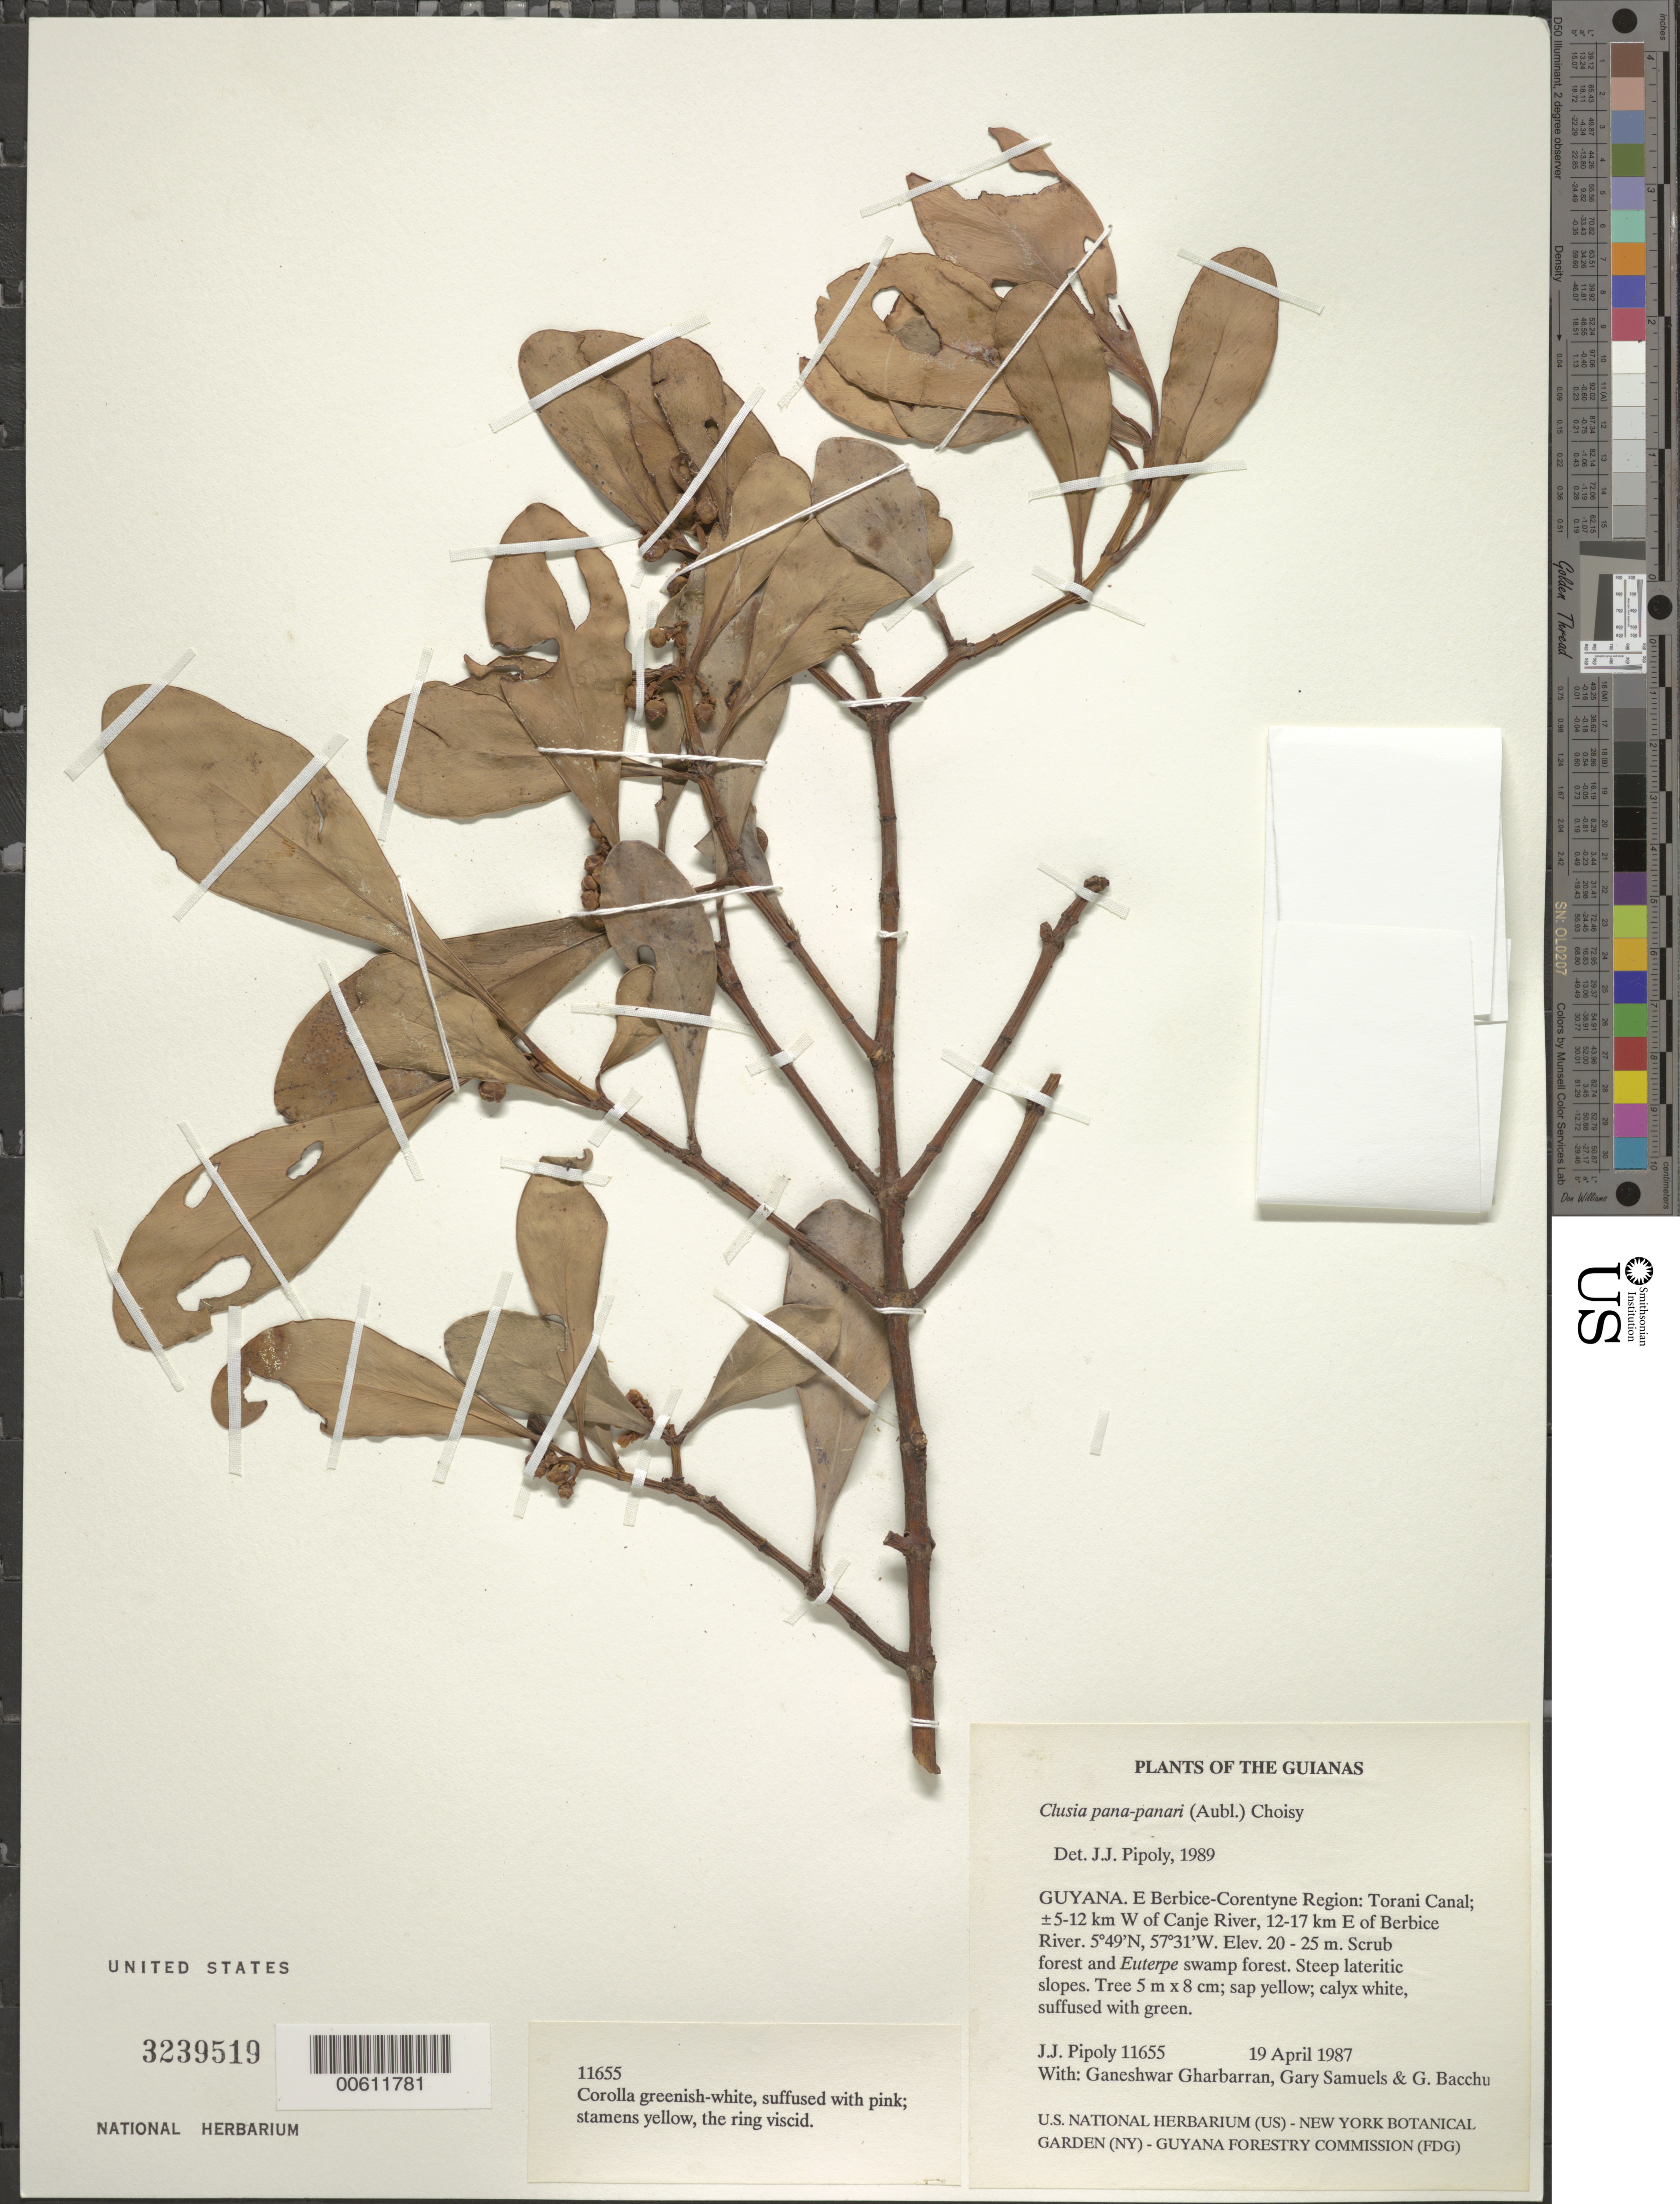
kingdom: Plantae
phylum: Tracheophyta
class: Magnoliopsida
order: Malpighiales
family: Clusiaceae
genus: Clusia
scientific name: Clusia panapanari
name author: (Aubl.) Choisy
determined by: Pipoly, J. J., III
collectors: J. J. Pipoly, G. Gharbarran, G. Samuels & G. Bacchus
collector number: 11655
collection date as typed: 19 April 1987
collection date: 1987-04-19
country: Guyana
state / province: E. Berbice-Corentyne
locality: Torani Canal; ±5-12 km W of Canje River, 12-17 km E of Berbice River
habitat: Scrub forest and Euterpe Swamp forestSteep lateritic slopes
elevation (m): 20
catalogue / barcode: US 3239519